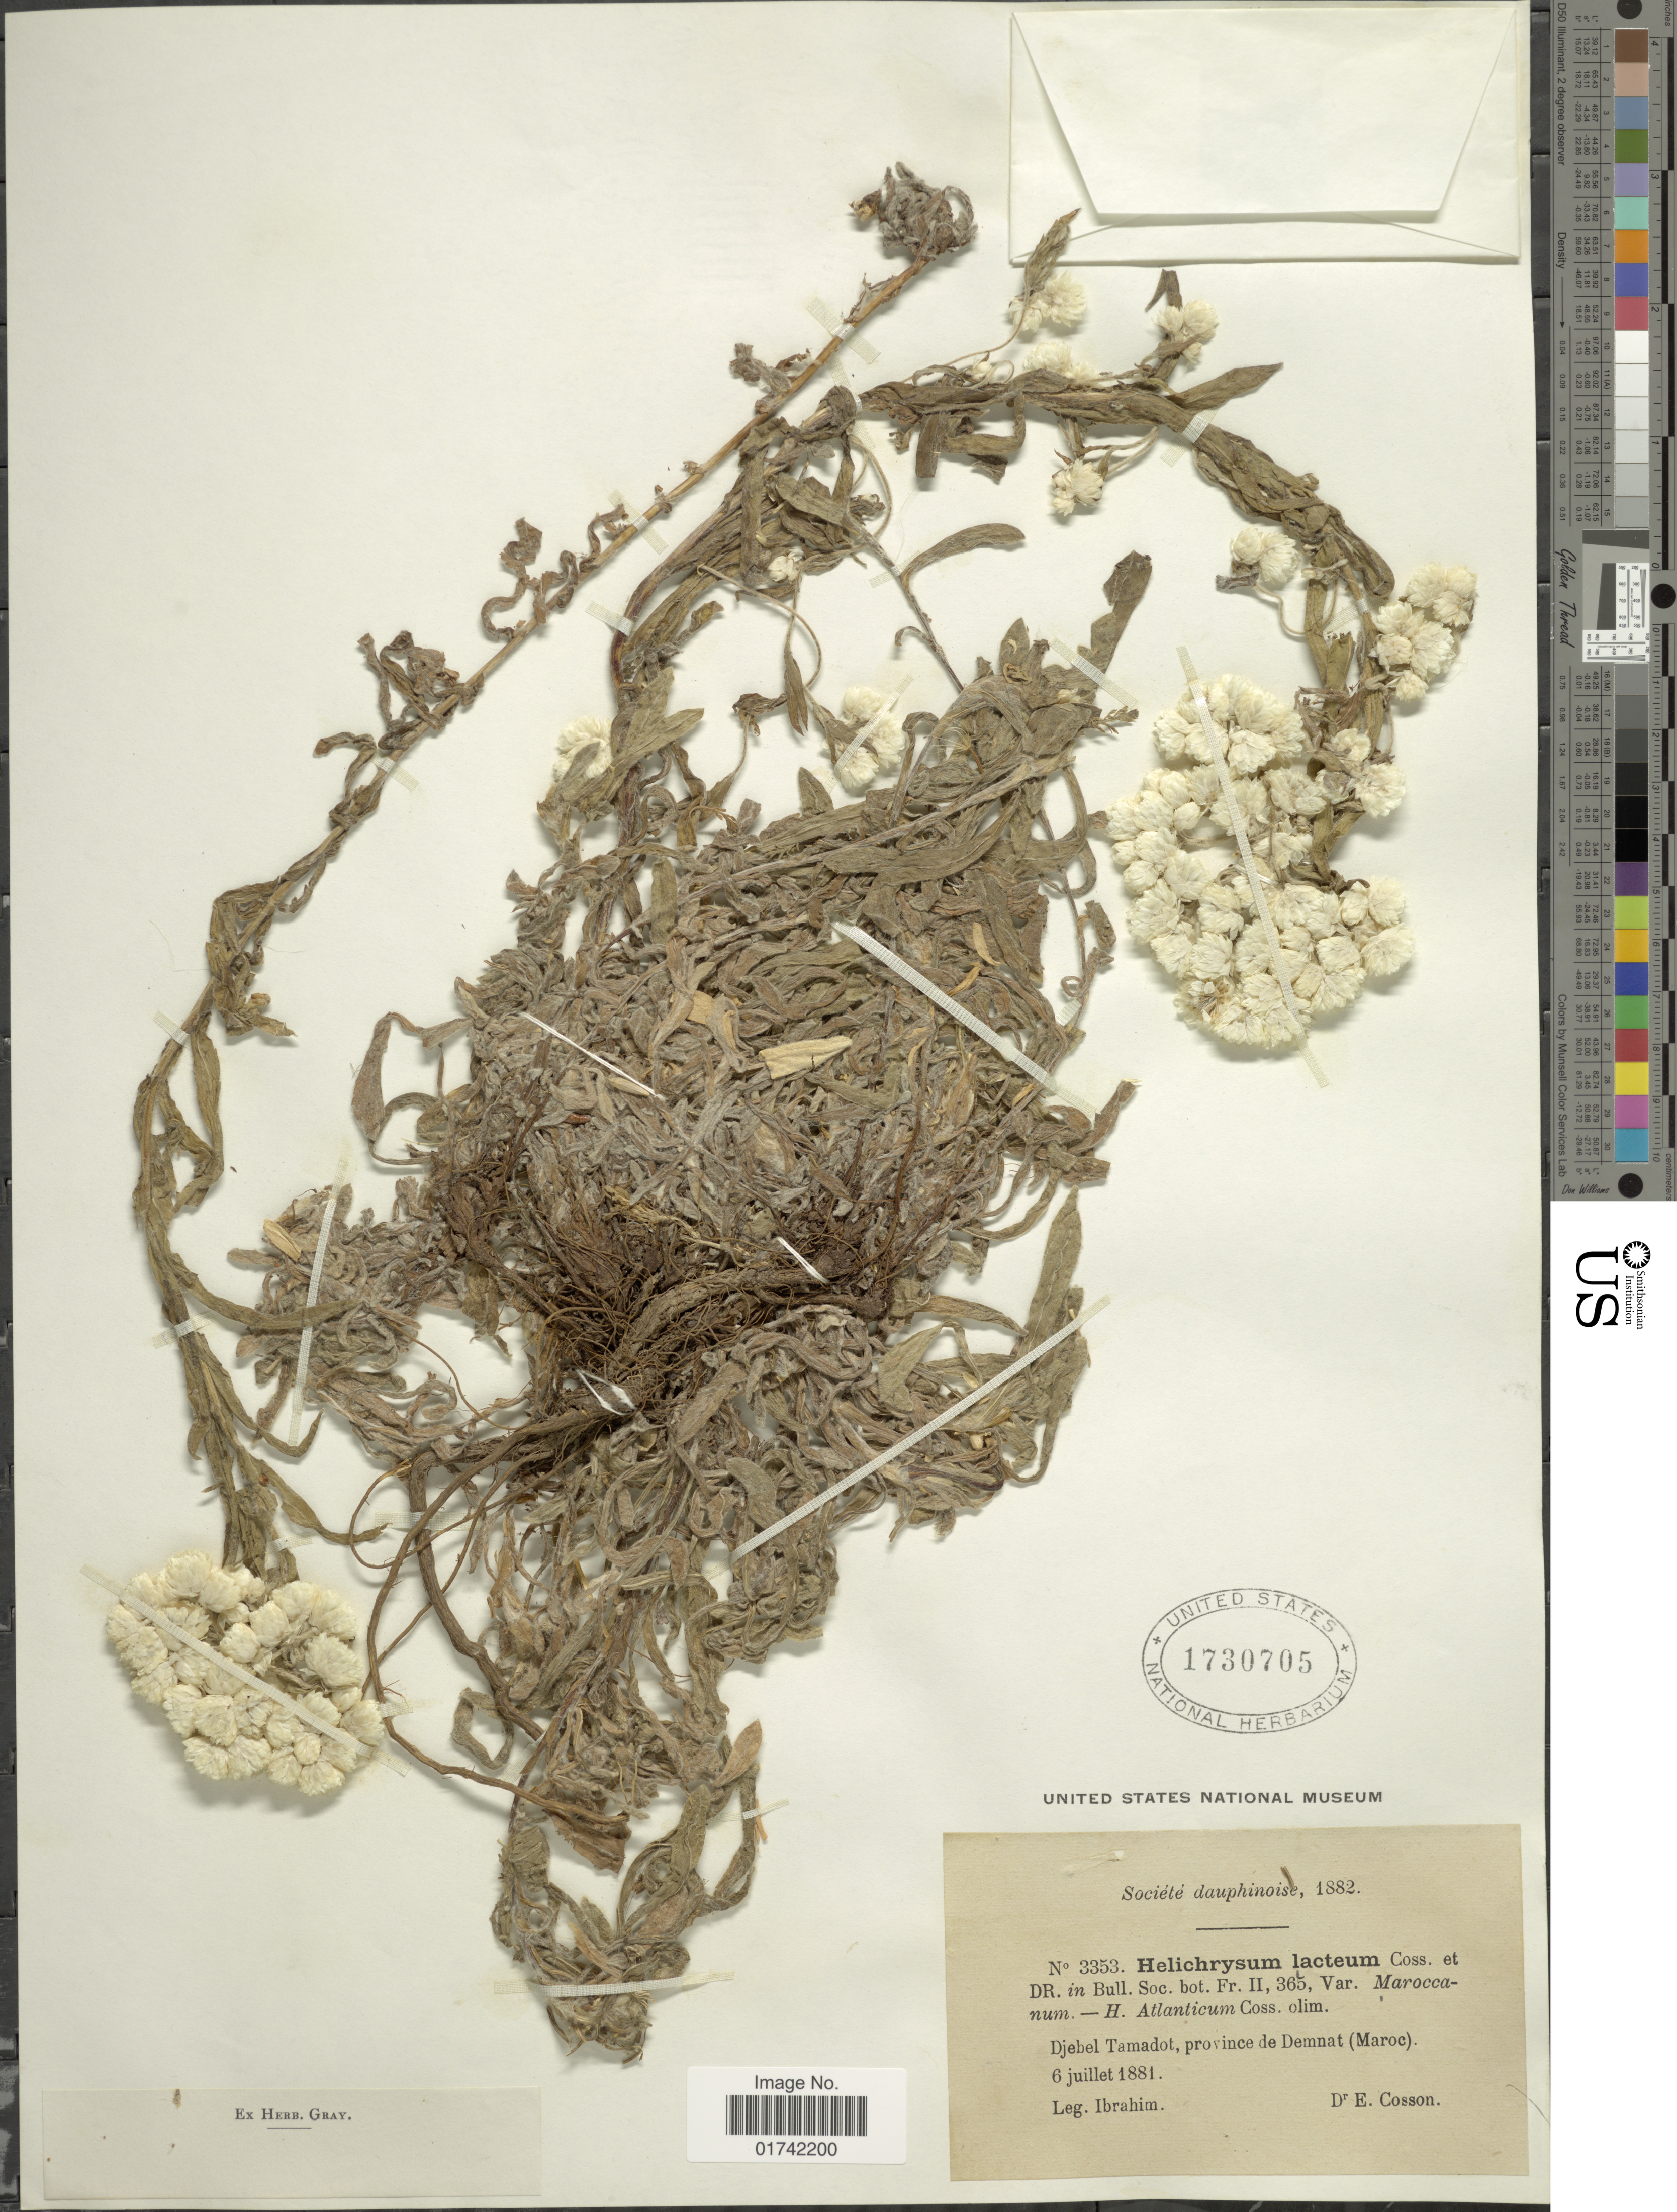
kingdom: Plantae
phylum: Tracheophyta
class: Magnoliopsida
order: Asterales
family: Asteraceae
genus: Helichrysum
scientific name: Helichrysum lacteum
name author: Coss. & Durieu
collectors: -. Ibrahim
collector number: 3353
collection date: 1881-07-06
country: Morocco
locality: Djebel Tamadot, province de Demnat (Maroc)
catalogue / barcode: US 1730705